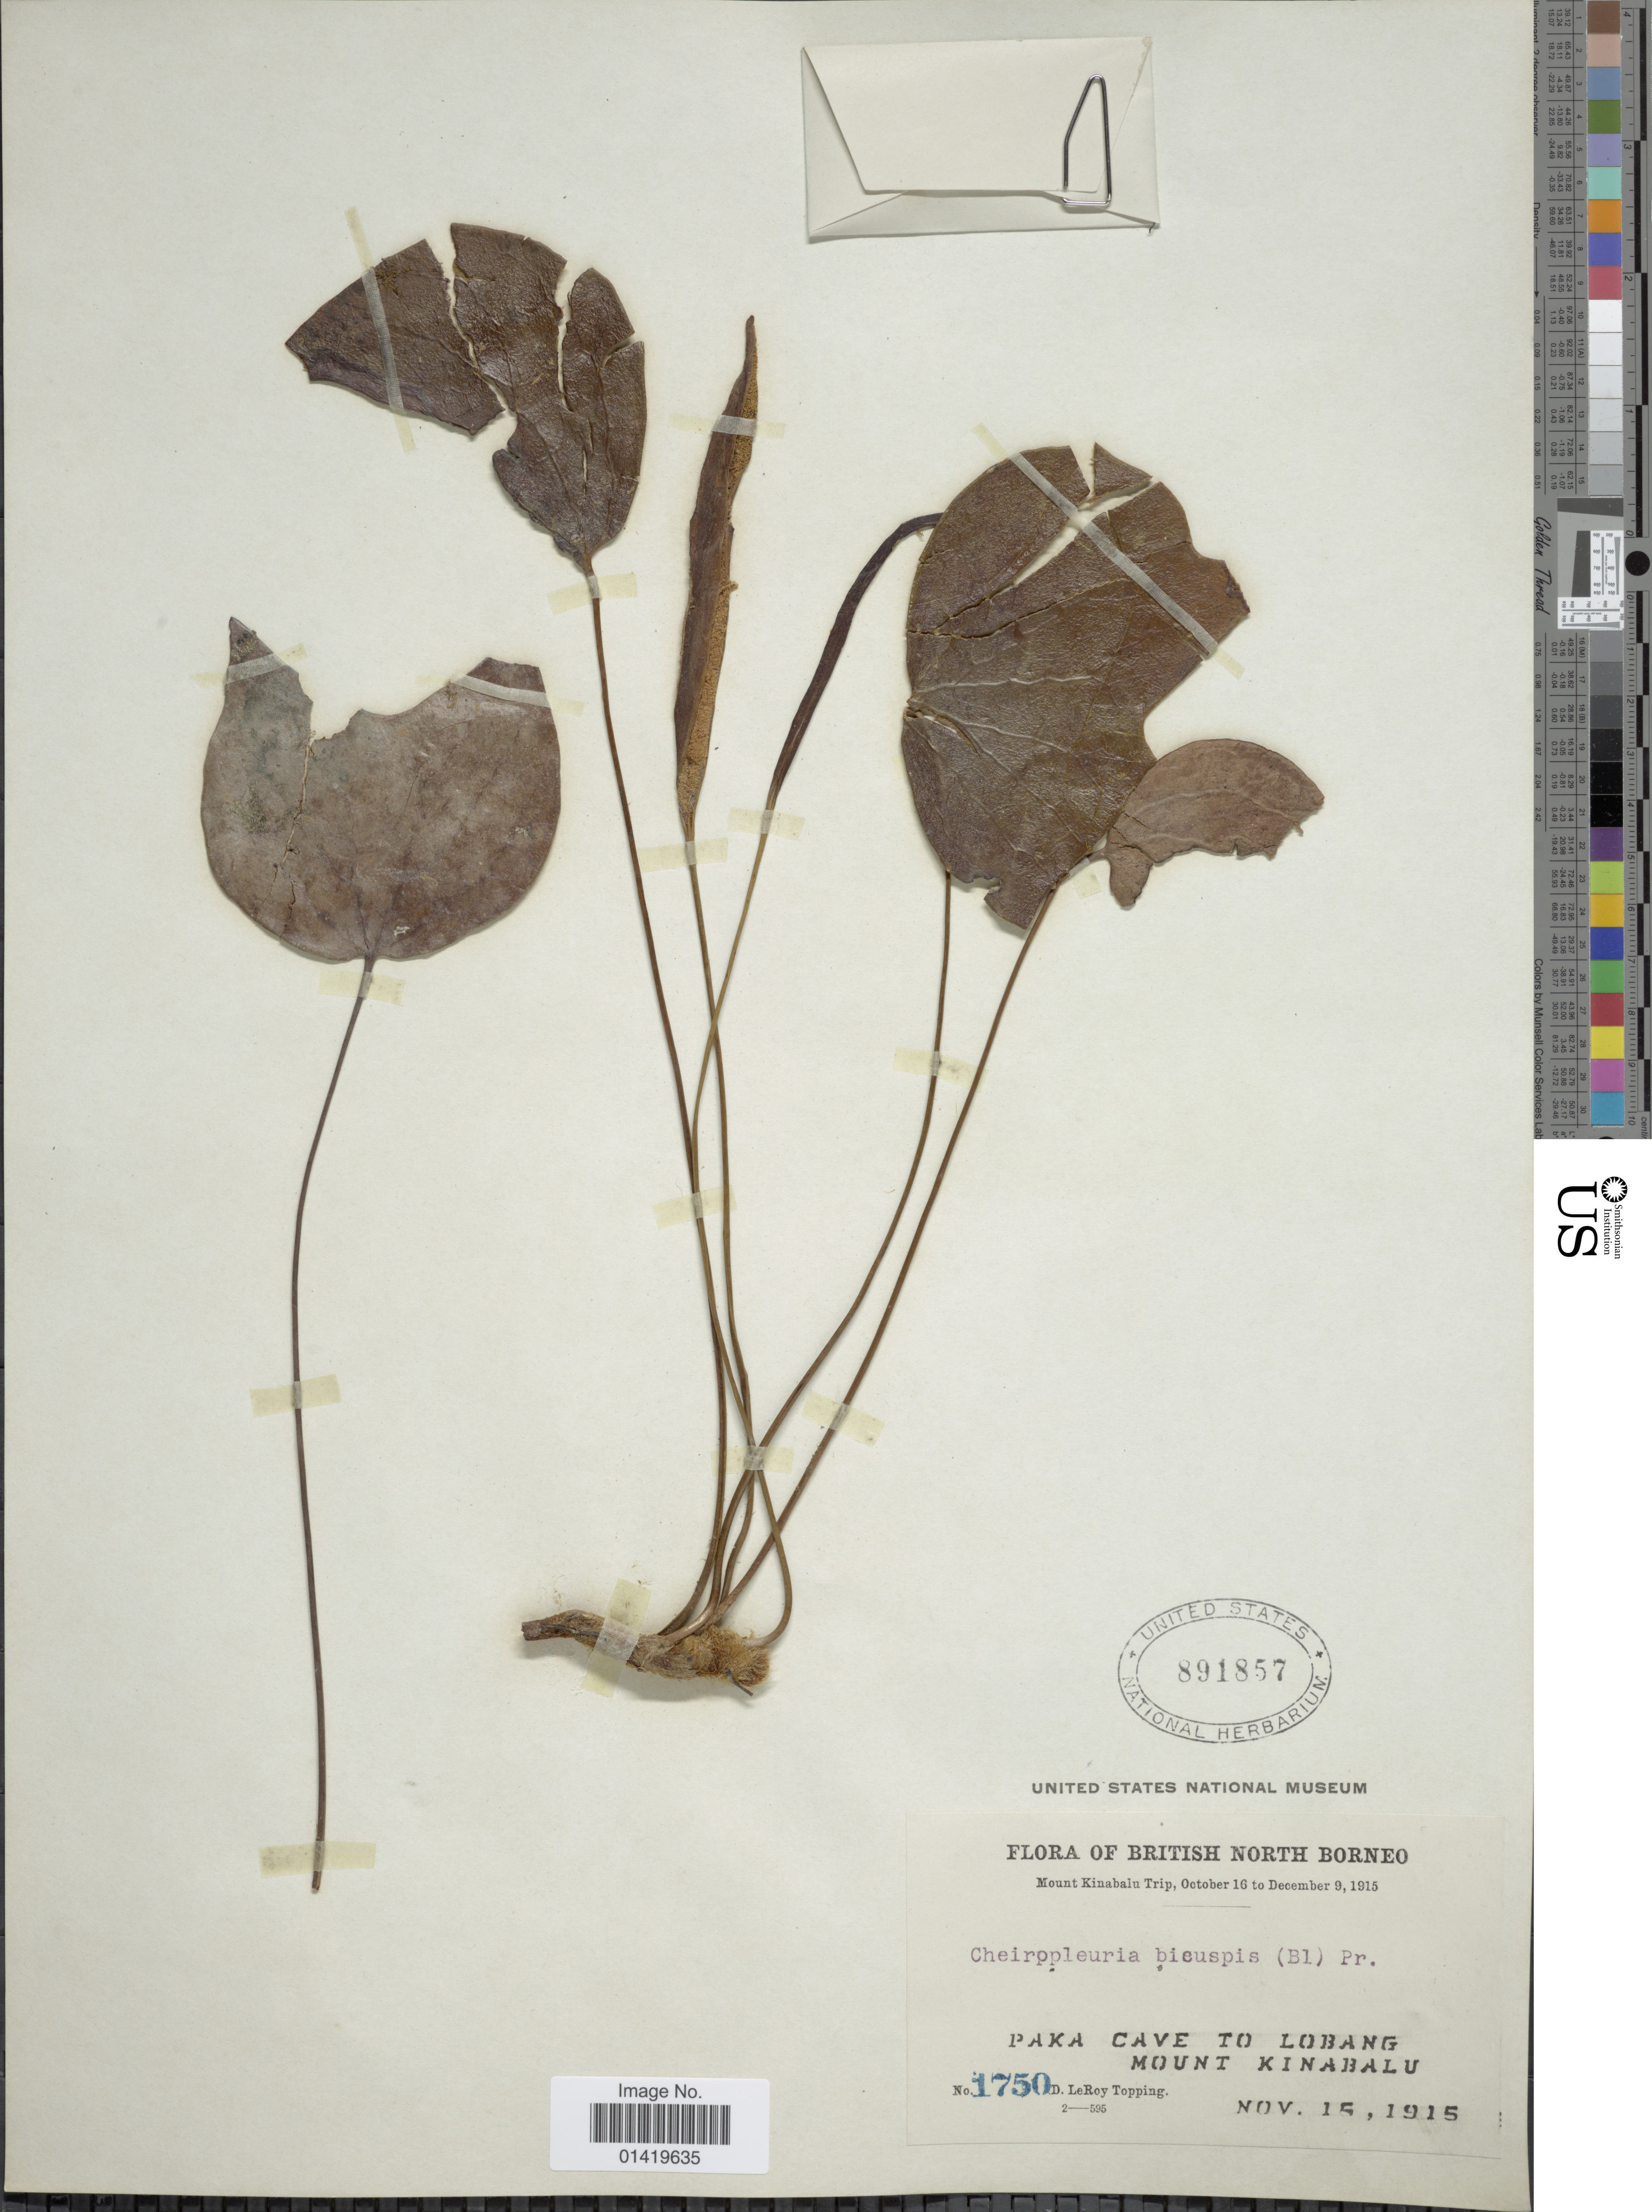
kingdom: Plantae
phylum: Tracheophyta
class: Polypodiopsida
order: Gleicheniales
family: Dipteridaceae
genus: Cheiropleuria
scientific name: Cheiropleuria bicuspis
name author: (Blume) C. Presl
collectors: D. L. Topping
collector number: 1750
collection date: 1915-11-15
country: Malaysia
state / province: Sabah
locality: British North Borneo. Pake cave to Lobang. Mount Kinabalu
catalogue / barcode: US 891857